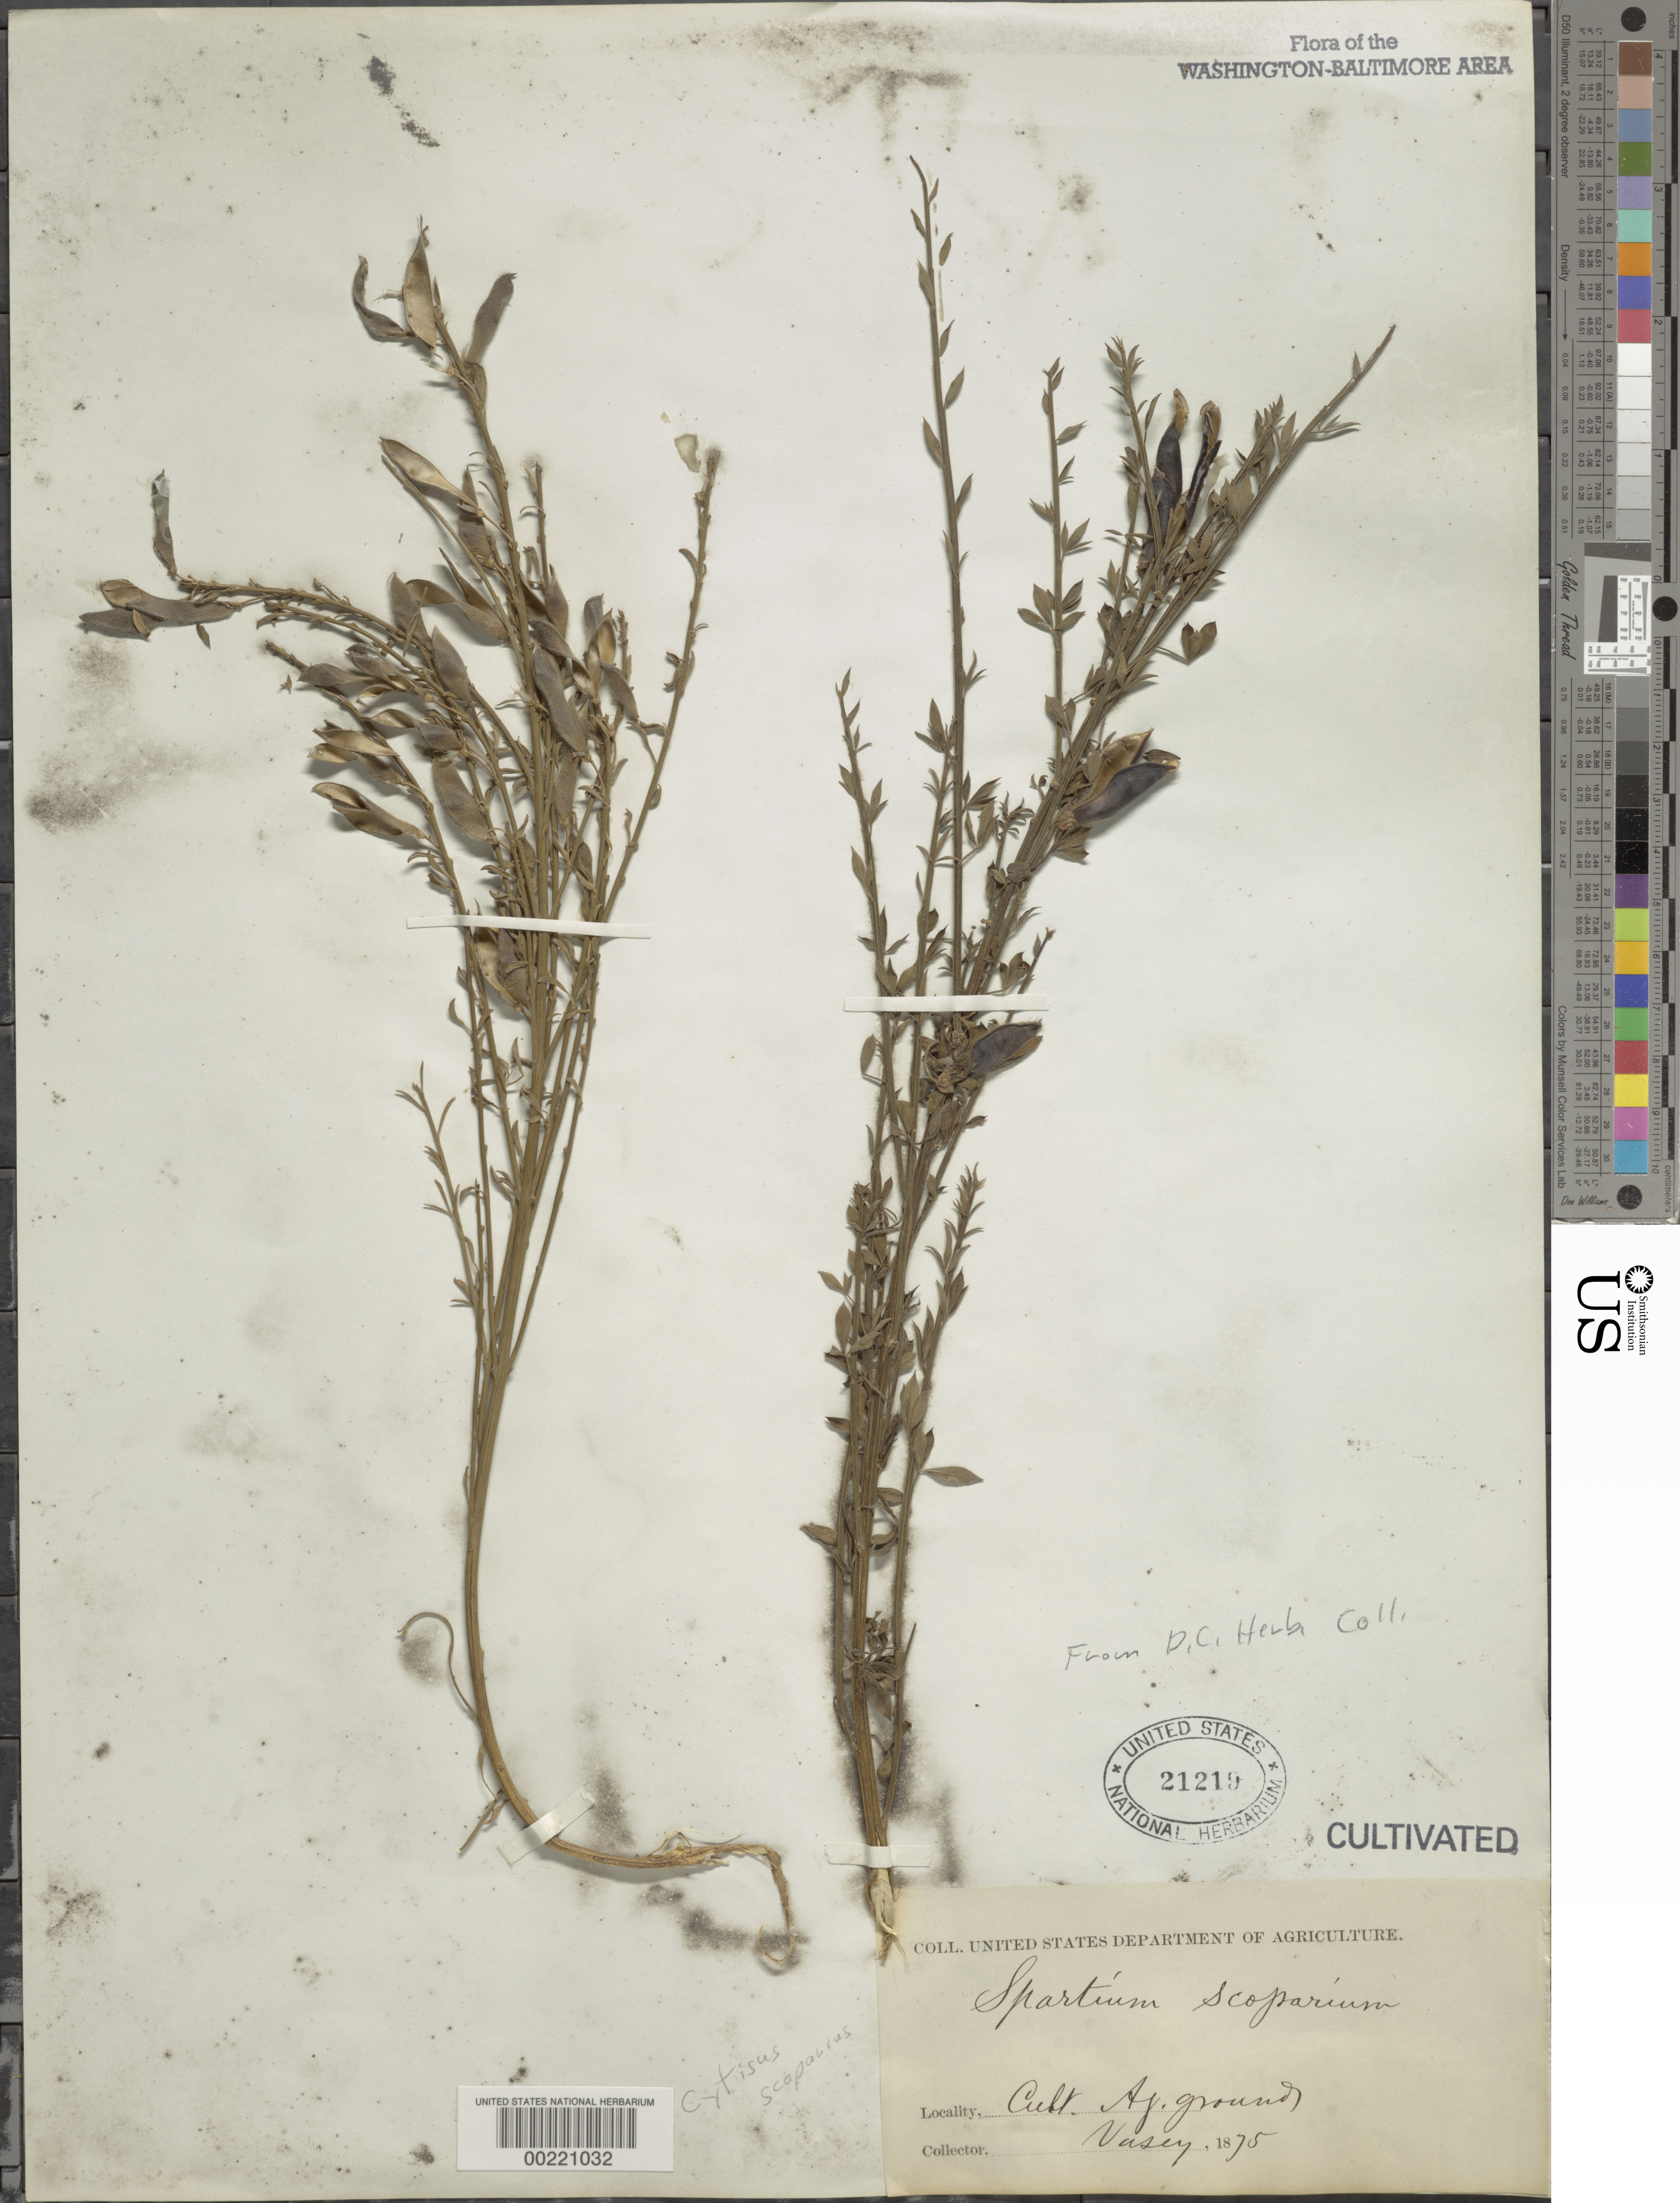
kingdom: Plantae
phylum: Tracheophyta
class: Magnoliopsida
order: Fabales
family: Fabaceae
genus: Cytisus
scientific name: Cytisus sp.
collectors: G. R. Vasey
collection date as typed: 1875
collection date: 1875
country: United States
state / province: District of Columbia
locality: Department of Agriculture grounds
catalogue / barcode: US 21219